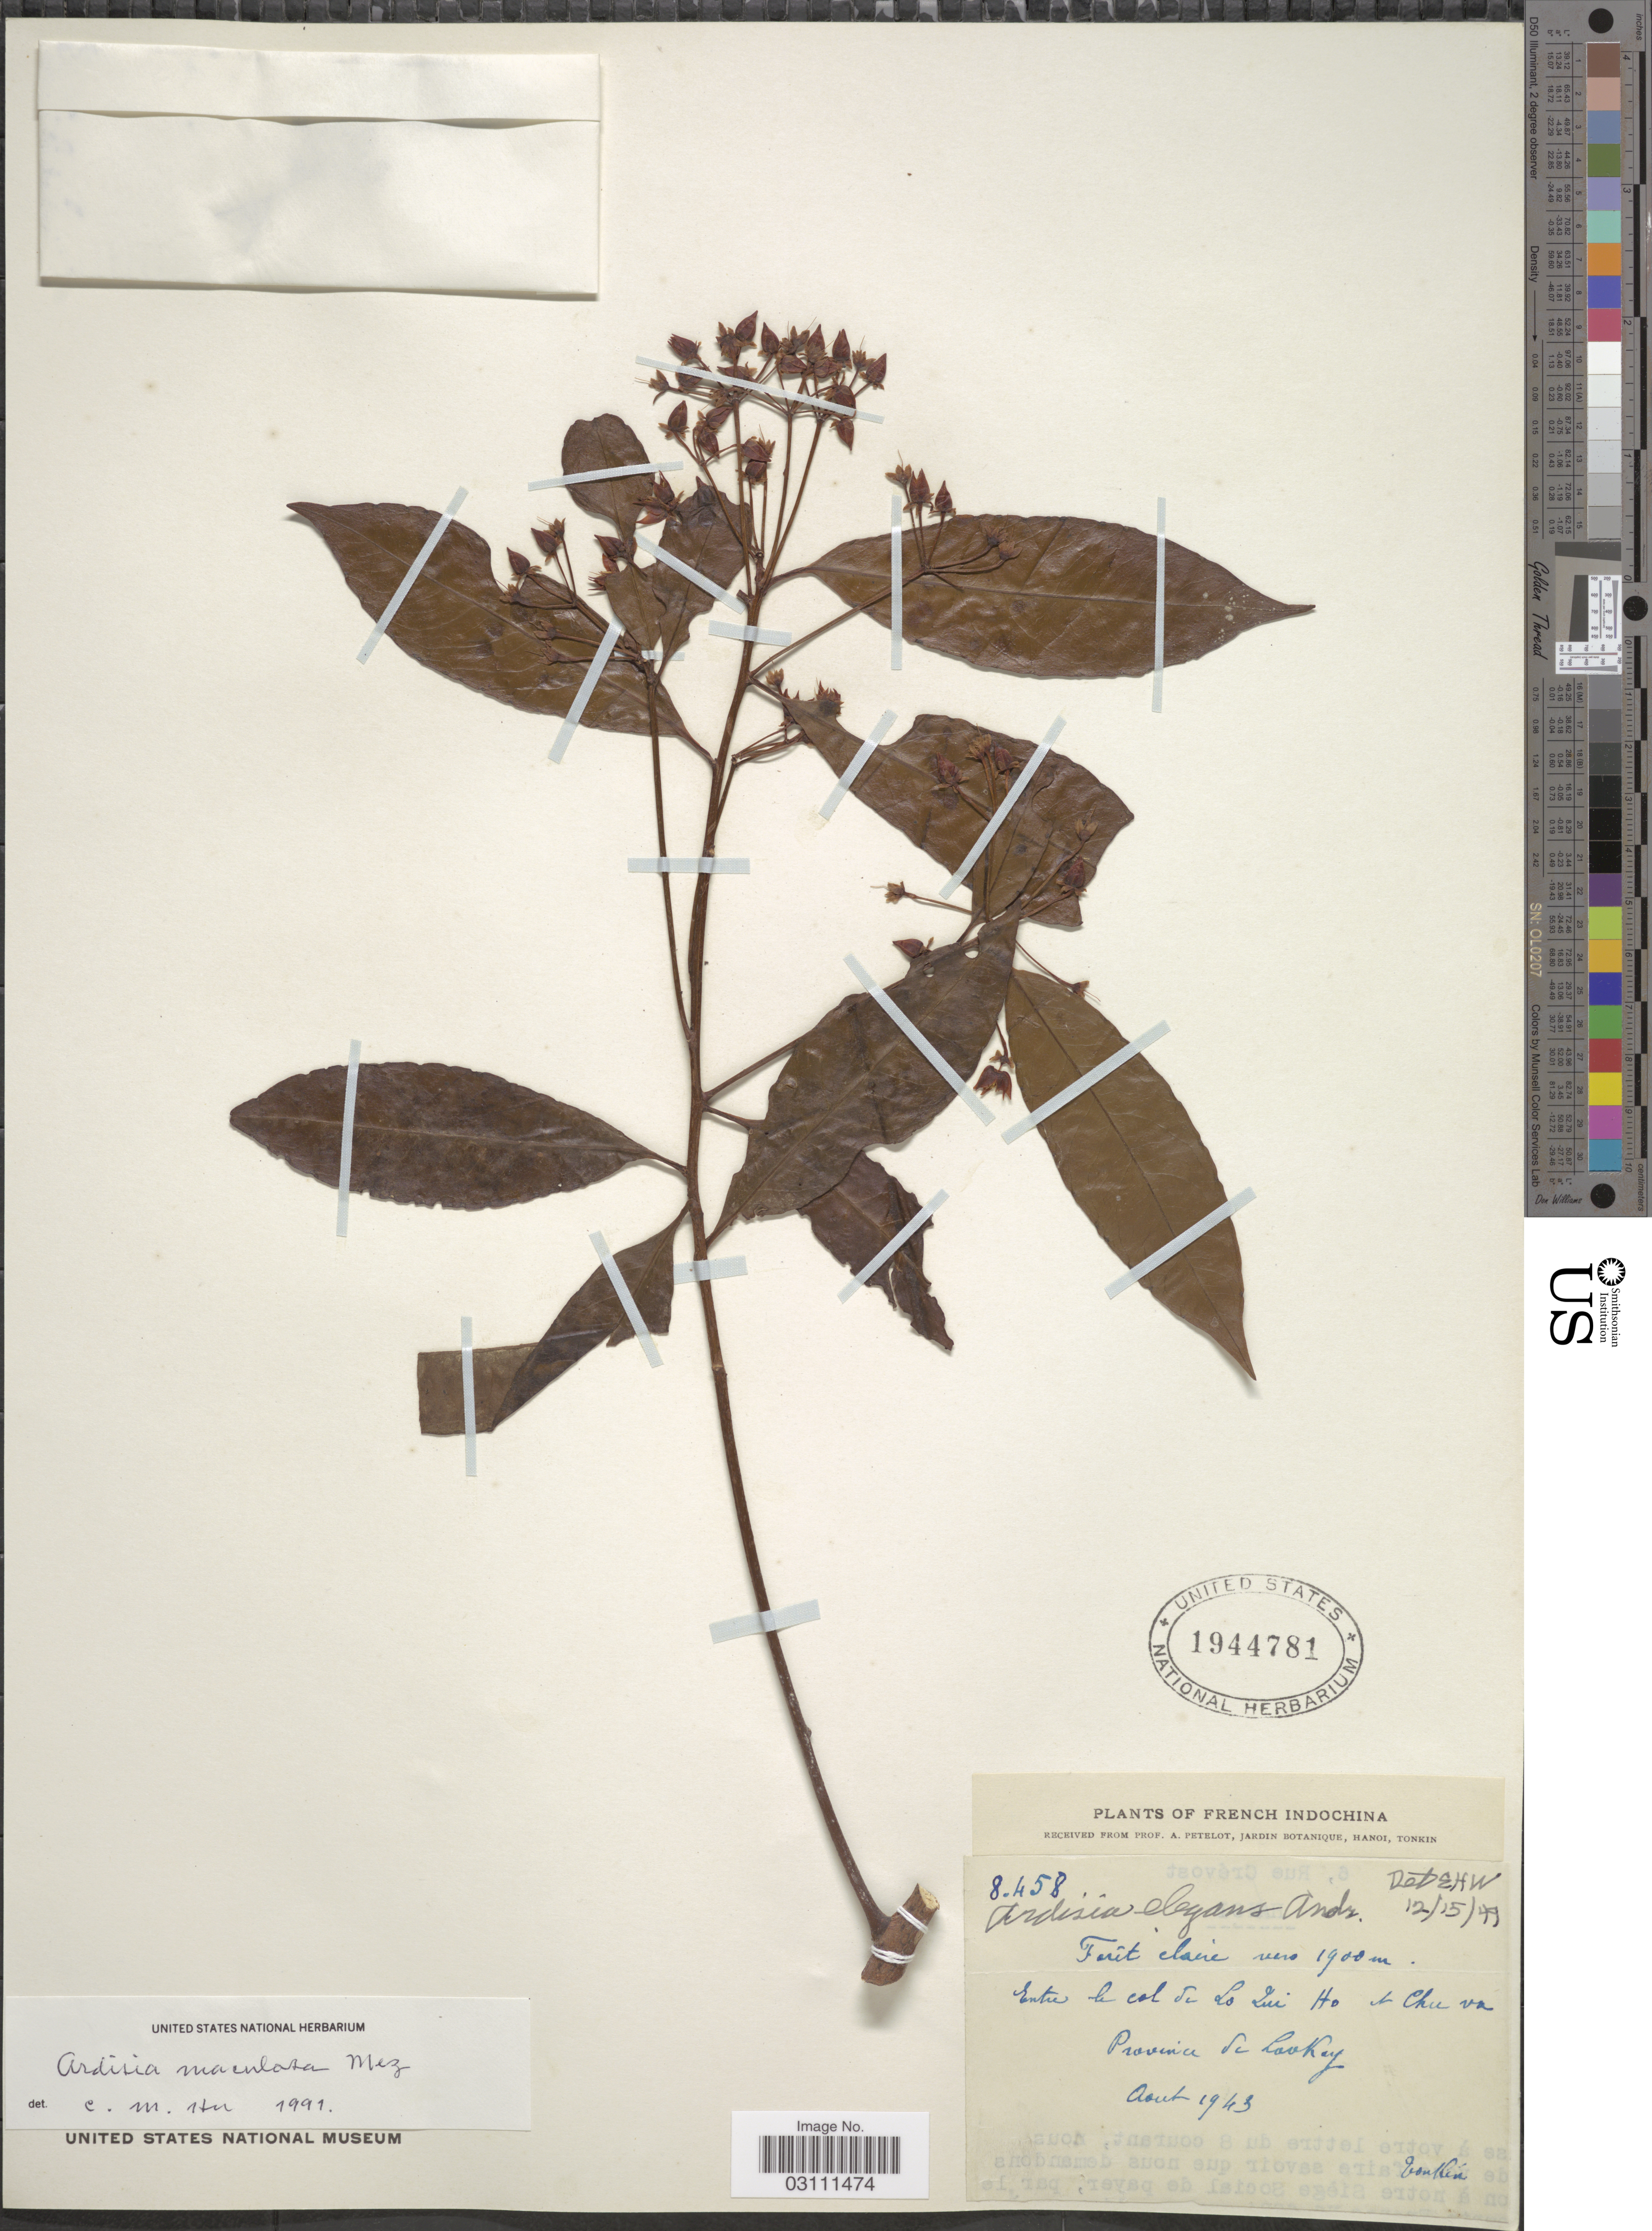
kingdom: Plantae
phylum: Tracheophyta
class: Magnoliopsida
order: Ericales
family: Primulaceae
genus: Ardisia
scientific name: Ardisia elegans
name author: Andrews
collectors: A. Petelot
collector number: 8458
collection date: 1943-08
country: Vietnam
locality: French Indochina, Entre le col de Lo Qui Ho et Chu va, Province de Lookey.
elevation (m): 1900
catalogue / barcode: US 1944781